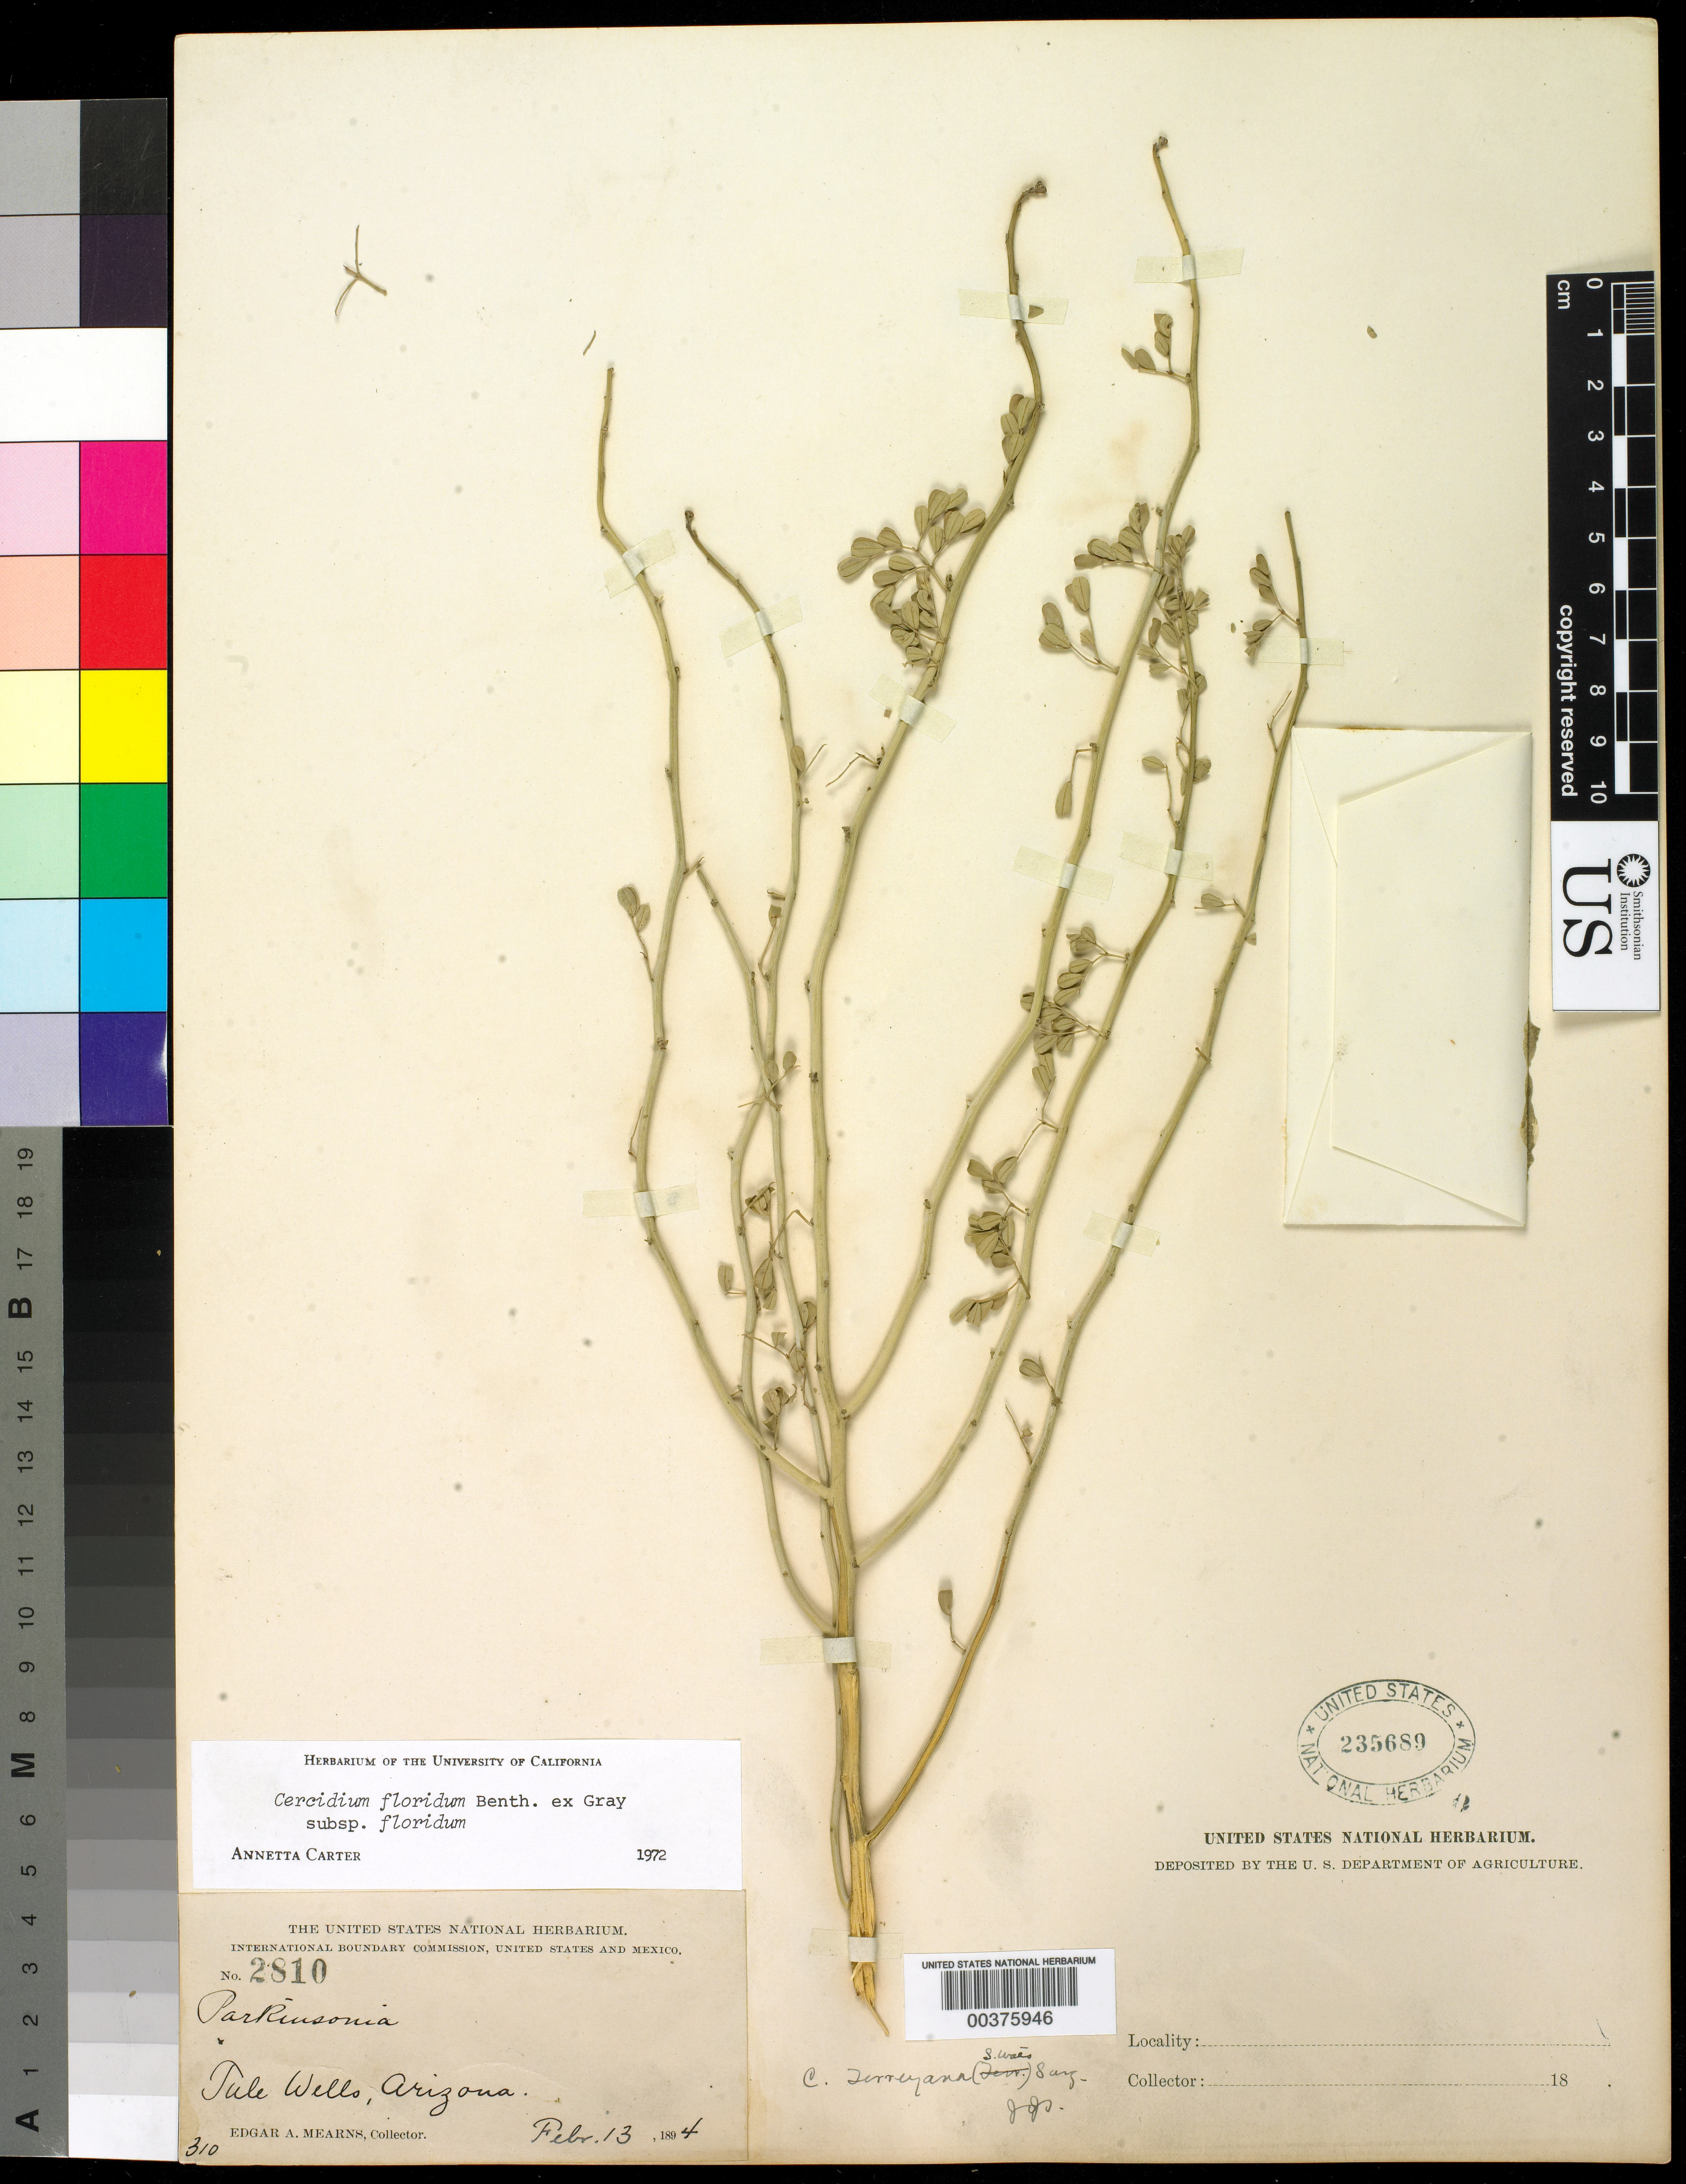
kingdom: Plantae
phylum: Tracheophyta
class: Magnoliopsida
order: Fabales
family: Fabaceae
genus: Parkinsonia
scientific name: Parkinsonia florida subsp. florida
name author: (Benth. ex A. Gray) S. Watson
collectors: E. A. Mearns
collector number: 2810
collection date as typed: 13 Feb 1894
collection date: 1894-02-13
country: United States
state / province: Arizona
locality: Tule wells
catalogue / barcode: US 235689